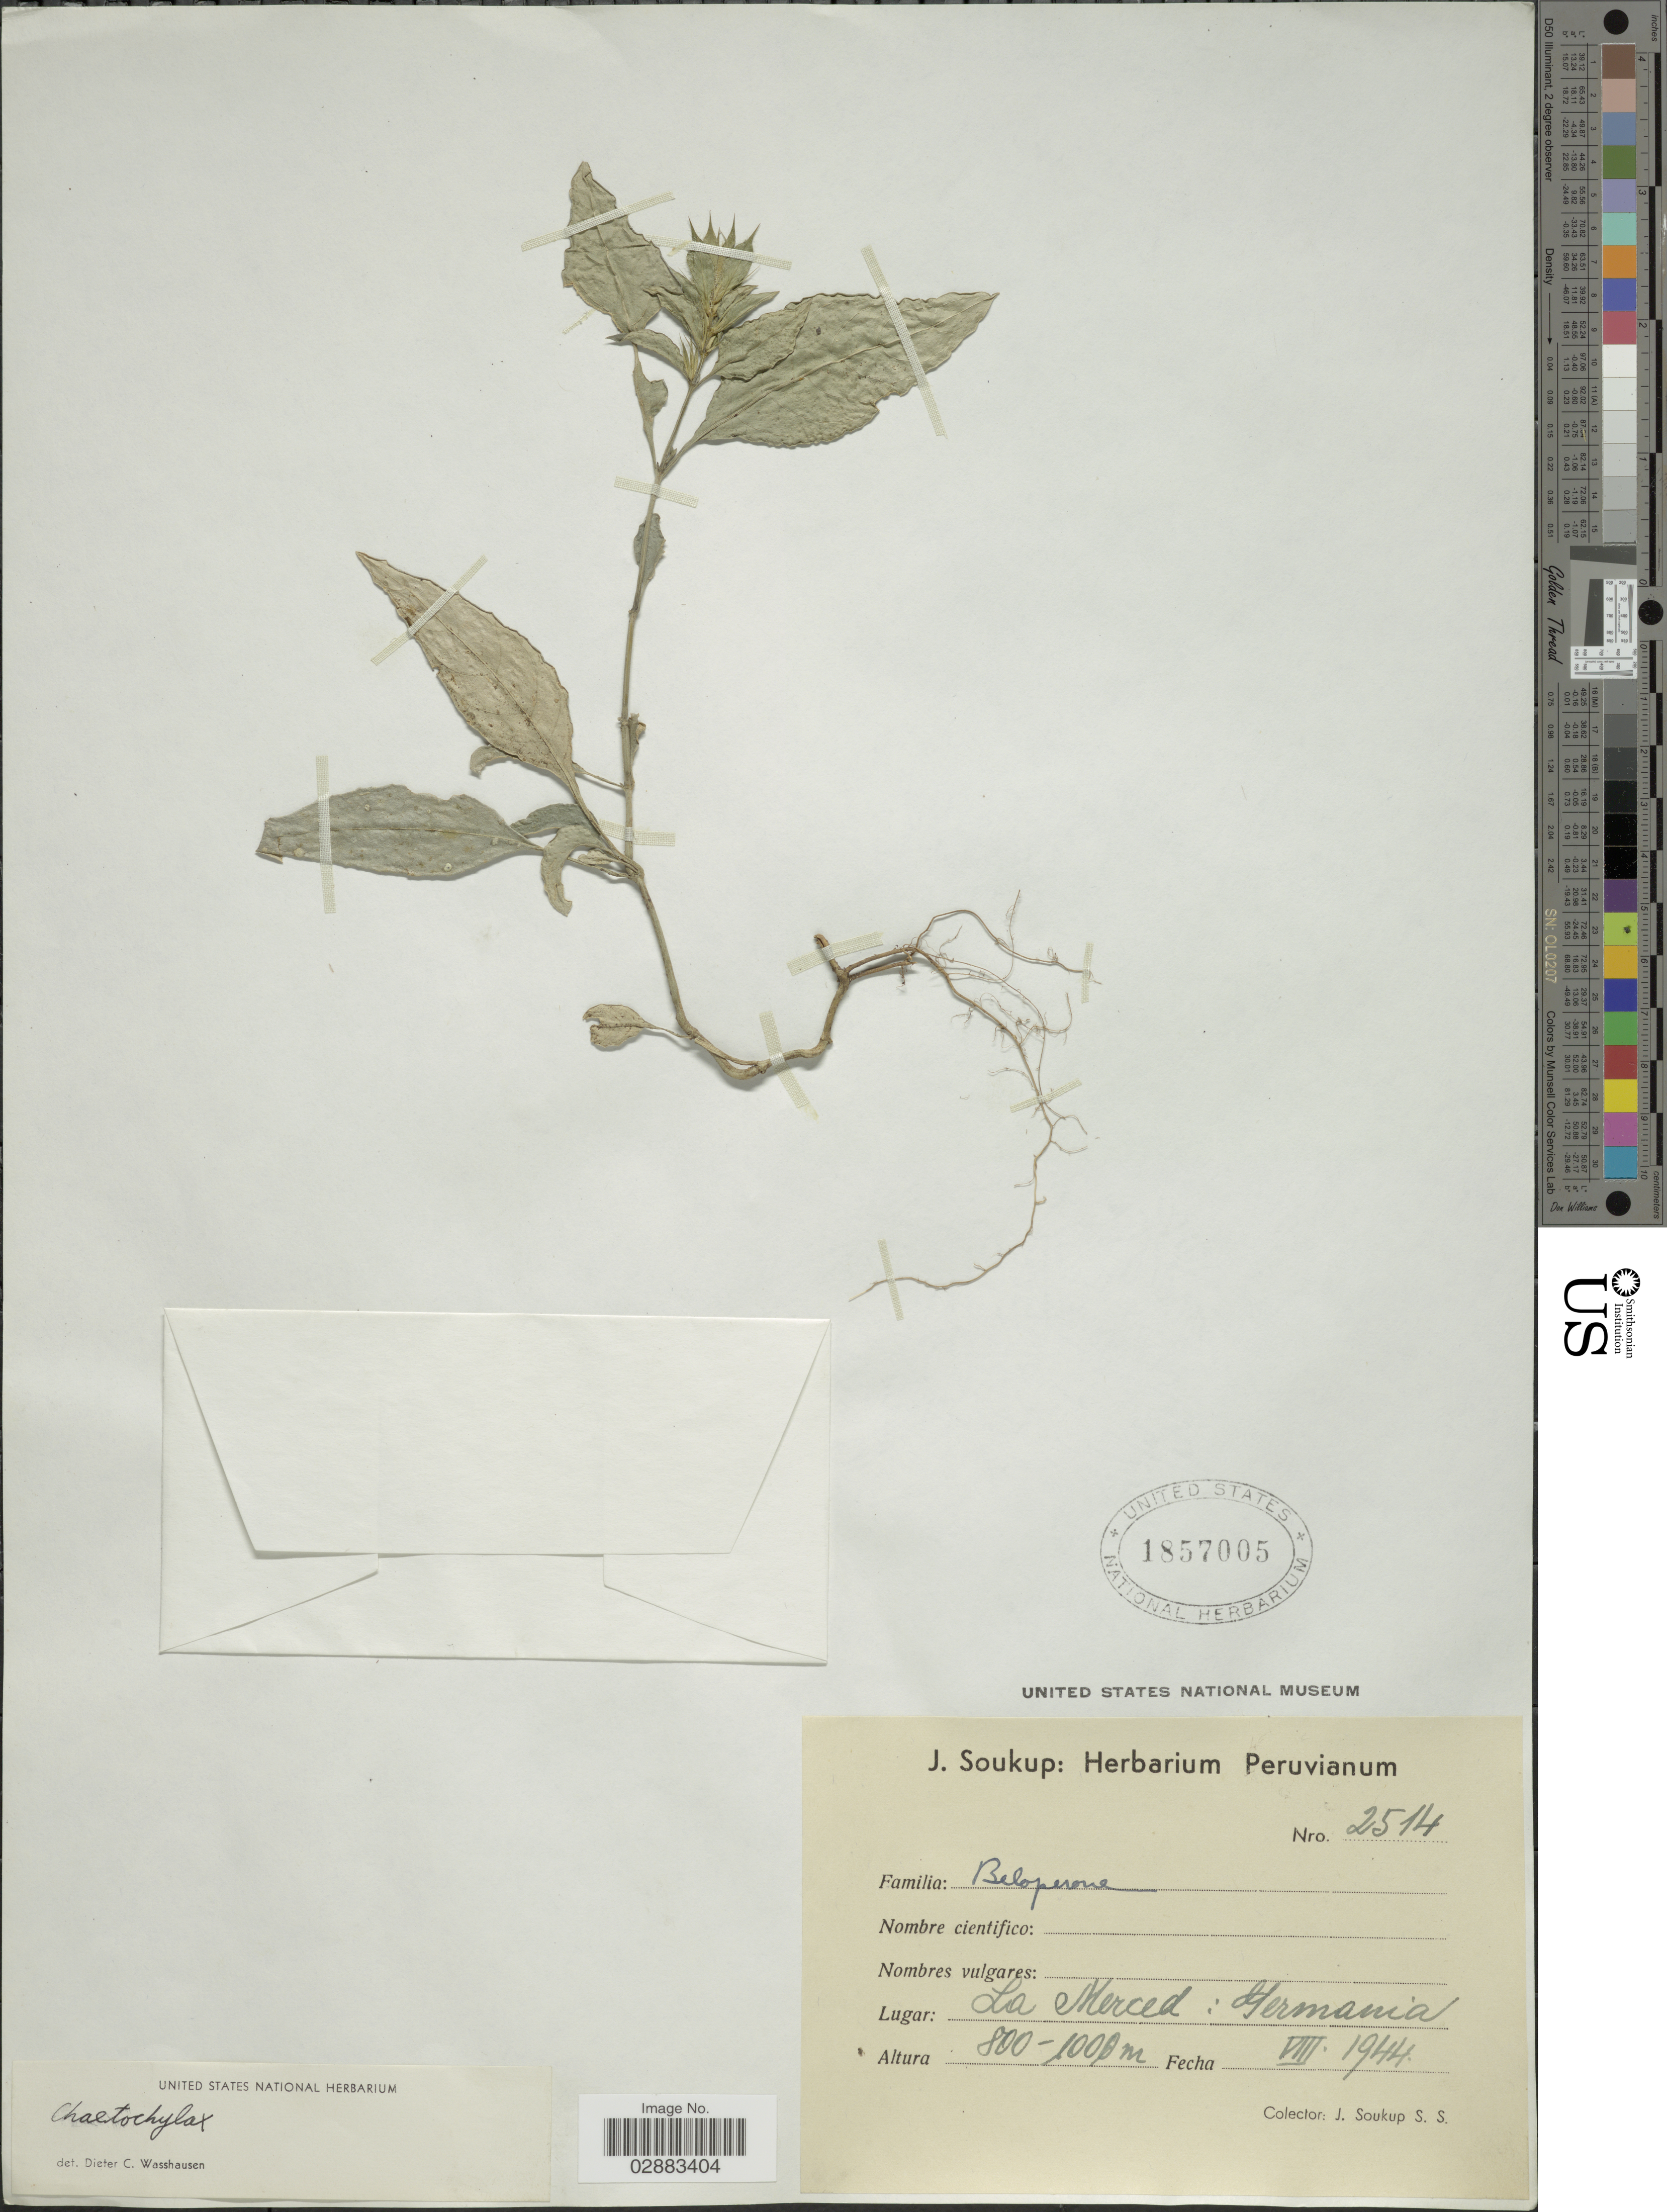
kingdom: Plantae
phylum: Tracheophyta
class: Magnoliopsida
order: Lamiales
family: Acanthaceae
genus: Justicia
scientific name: Justicia soukupii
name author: (Standl. & F.A. Barkley) V.A.W. Graham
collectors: J. Soukop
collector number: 2514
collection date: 1944-08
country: Peru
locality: La Merced: Germania.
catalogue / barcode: US 1857005